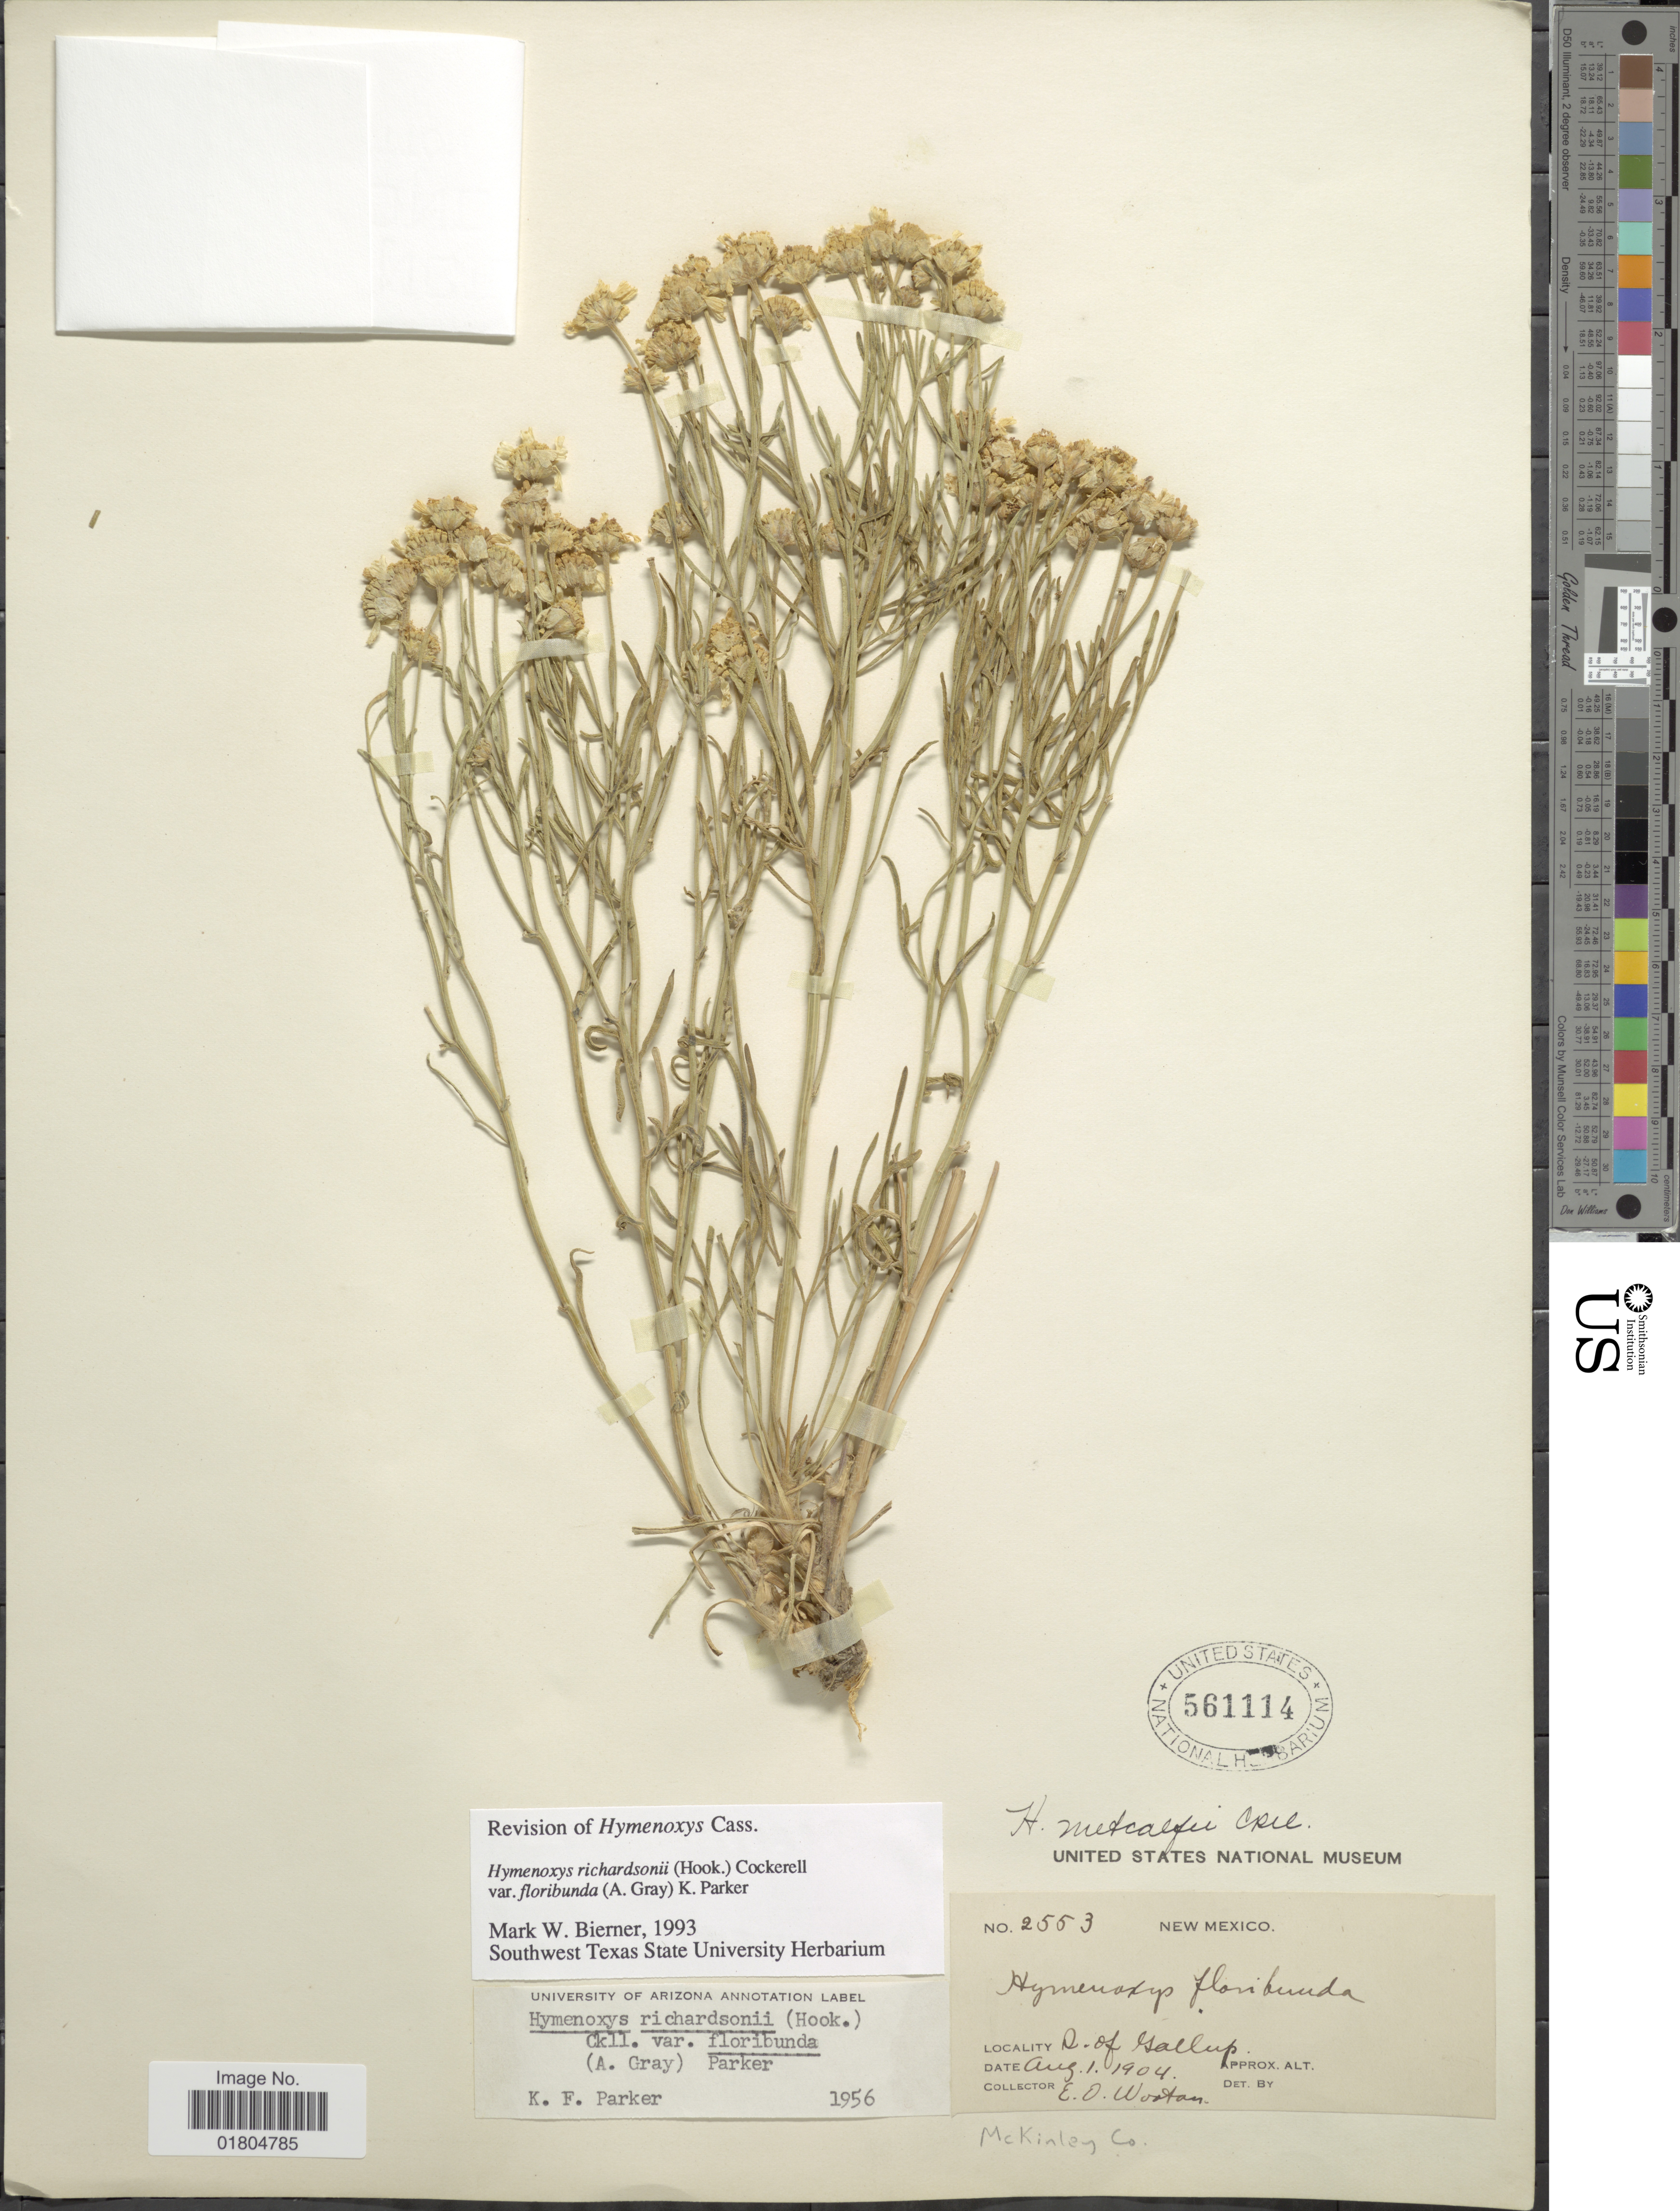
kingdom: Plantae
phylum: Tracheophyta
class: Magnoliopsida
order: Asterales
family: Asteraceae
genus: Hymenoxys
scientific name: Hymenoxys richardsonii var. floribunda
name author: (A. Gray) K.F. Parker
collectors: E. O. Wooton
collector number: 2553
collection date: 1904-08-01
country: United States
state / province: New Mexico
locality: S. of Gallup. McKinley Co.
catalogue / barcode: US 561114